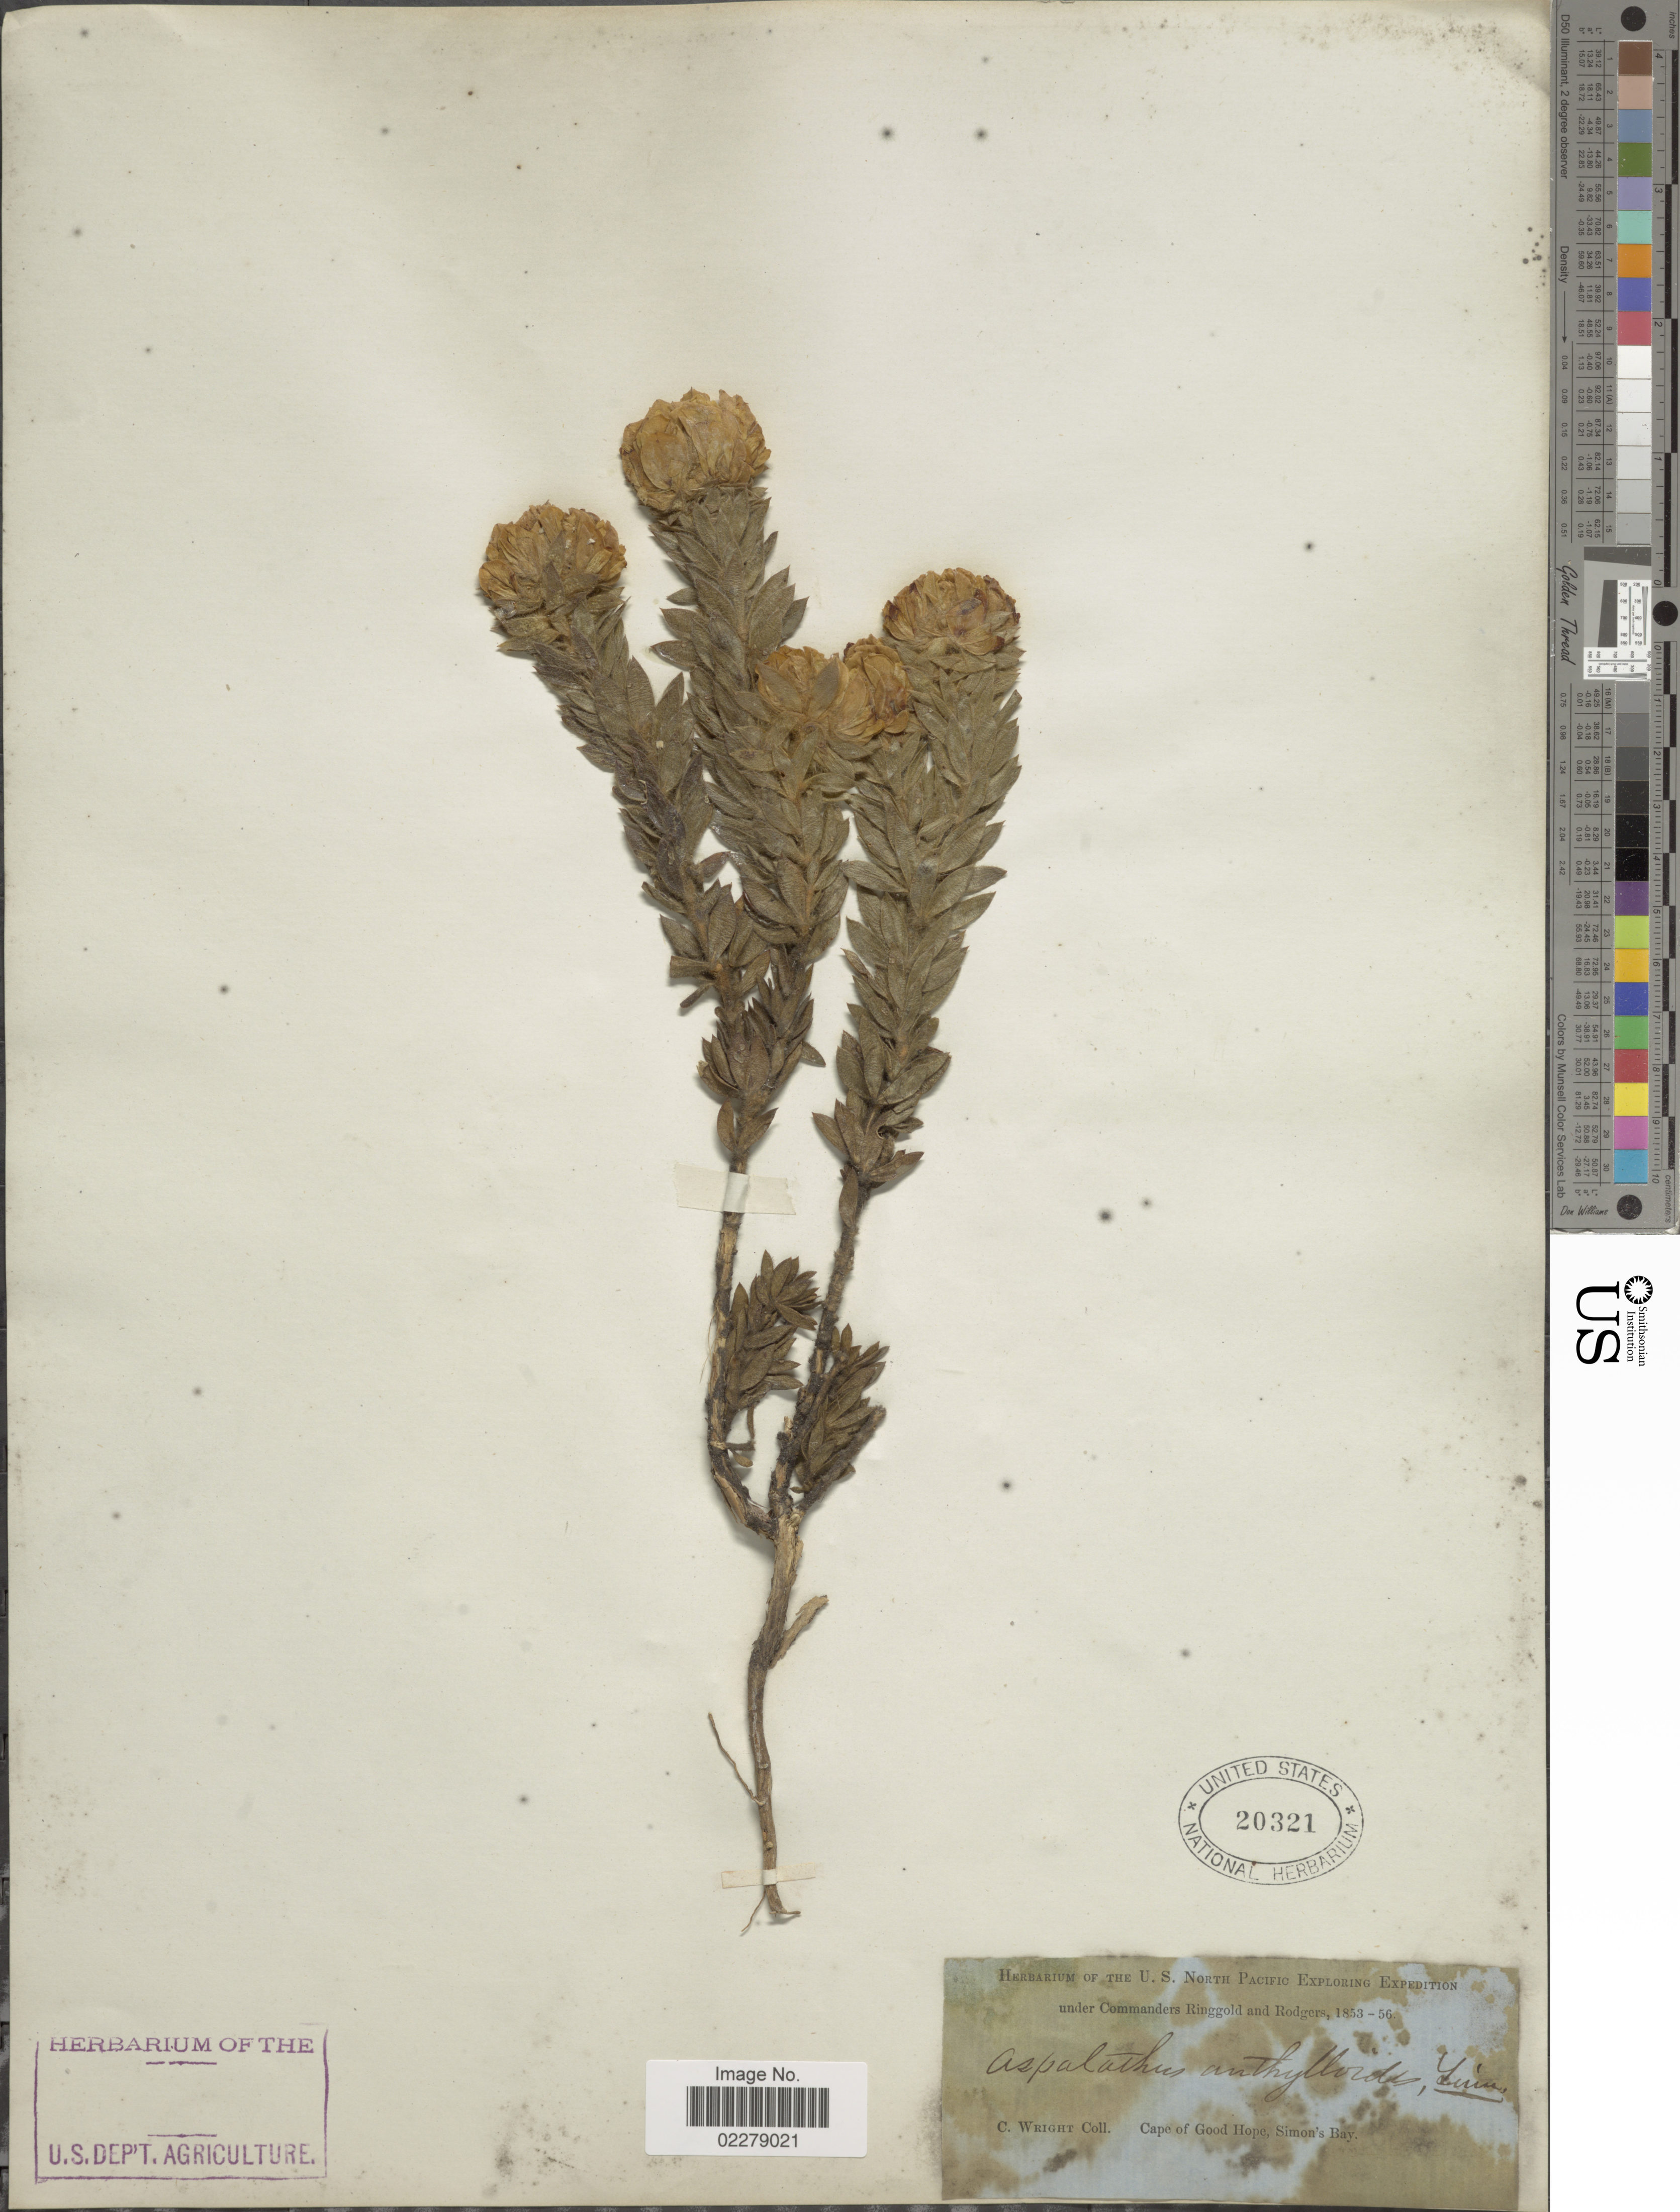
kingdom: Plantae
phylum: Tracheophyta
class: Magnoliopsida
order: Fabales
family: Fabaceae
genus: Aspalathus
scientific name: Aspalathus aspalathoides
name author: (L.) R. Dahlgren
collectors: C. Wright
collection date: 1853/1856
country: South Africa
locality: Cape of Good Hope, Simon's Bay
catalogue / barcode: US 20321